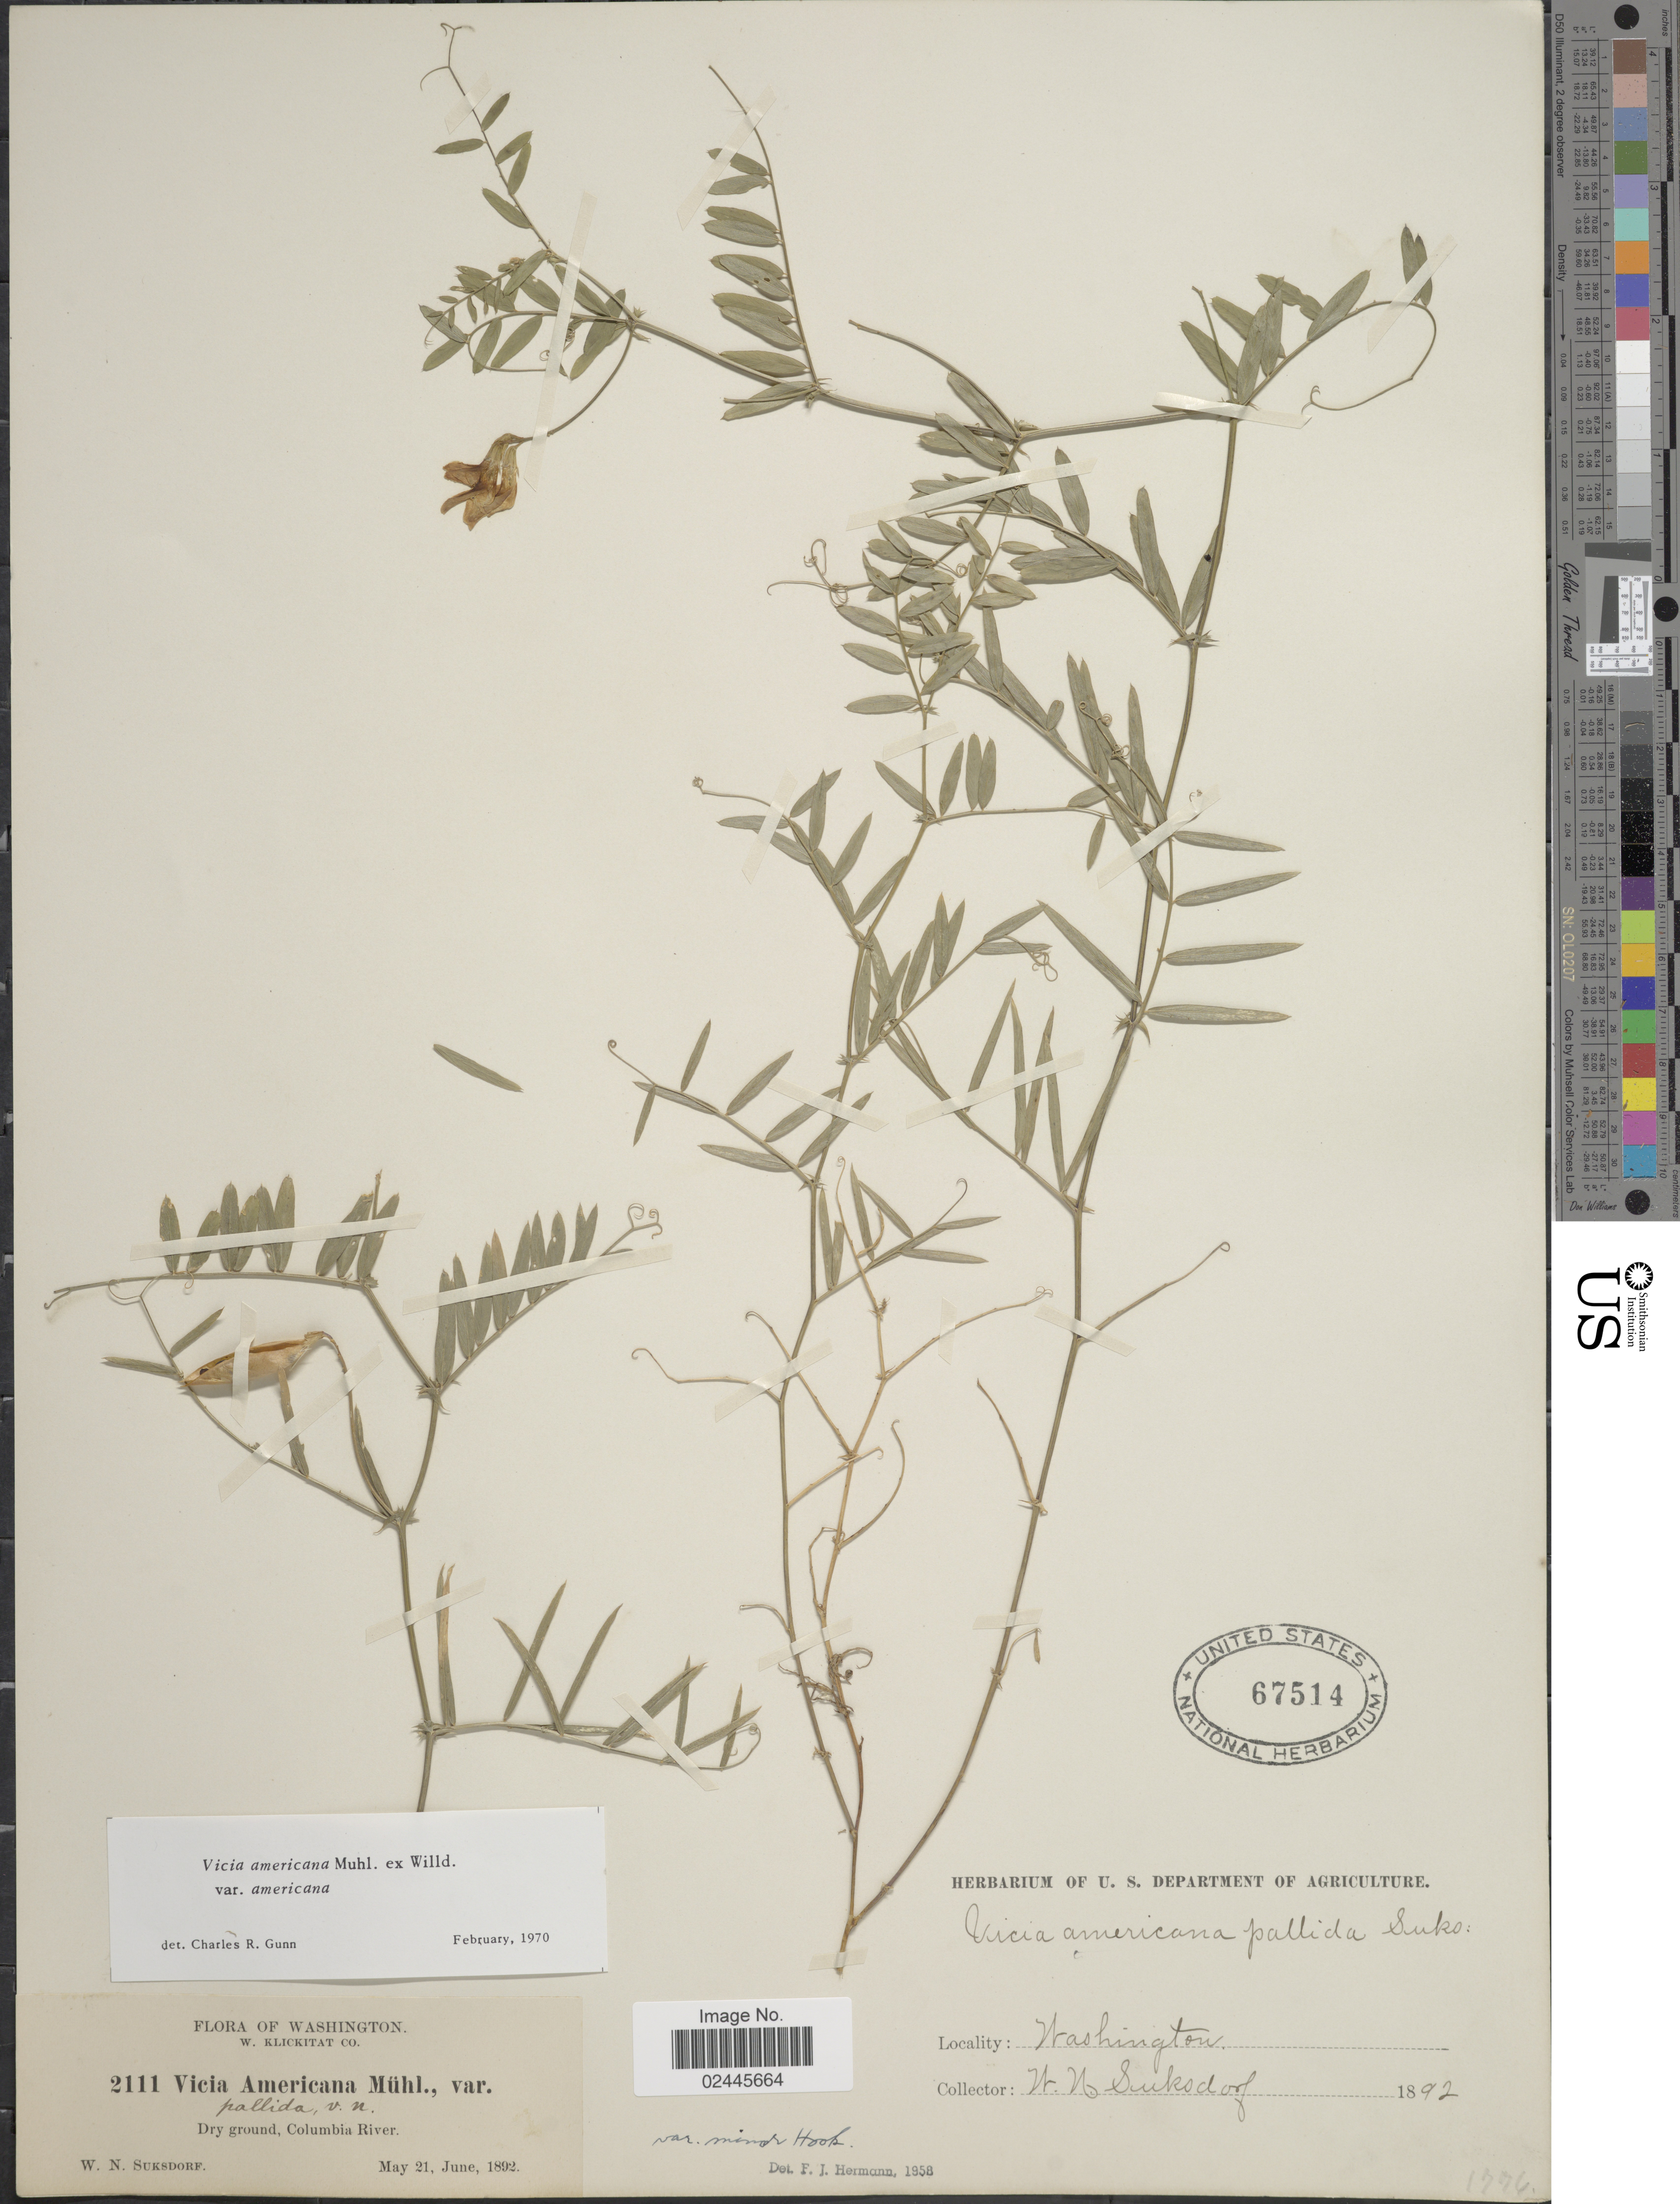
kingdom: Plantae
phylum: Tracheophyta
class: Magnoliopsida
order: Fabales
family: Fabaceae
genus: Vicia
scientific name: Vicia americana var. americana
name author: Muhl. ex Willd.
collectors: W. N. Suksdorf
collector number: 2111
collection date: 1892-05-21/1892-06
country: United States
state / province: Washington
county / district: Klickitat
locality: W. Klickitat Co., dry ground, Columbia River.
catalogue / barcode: US 67514